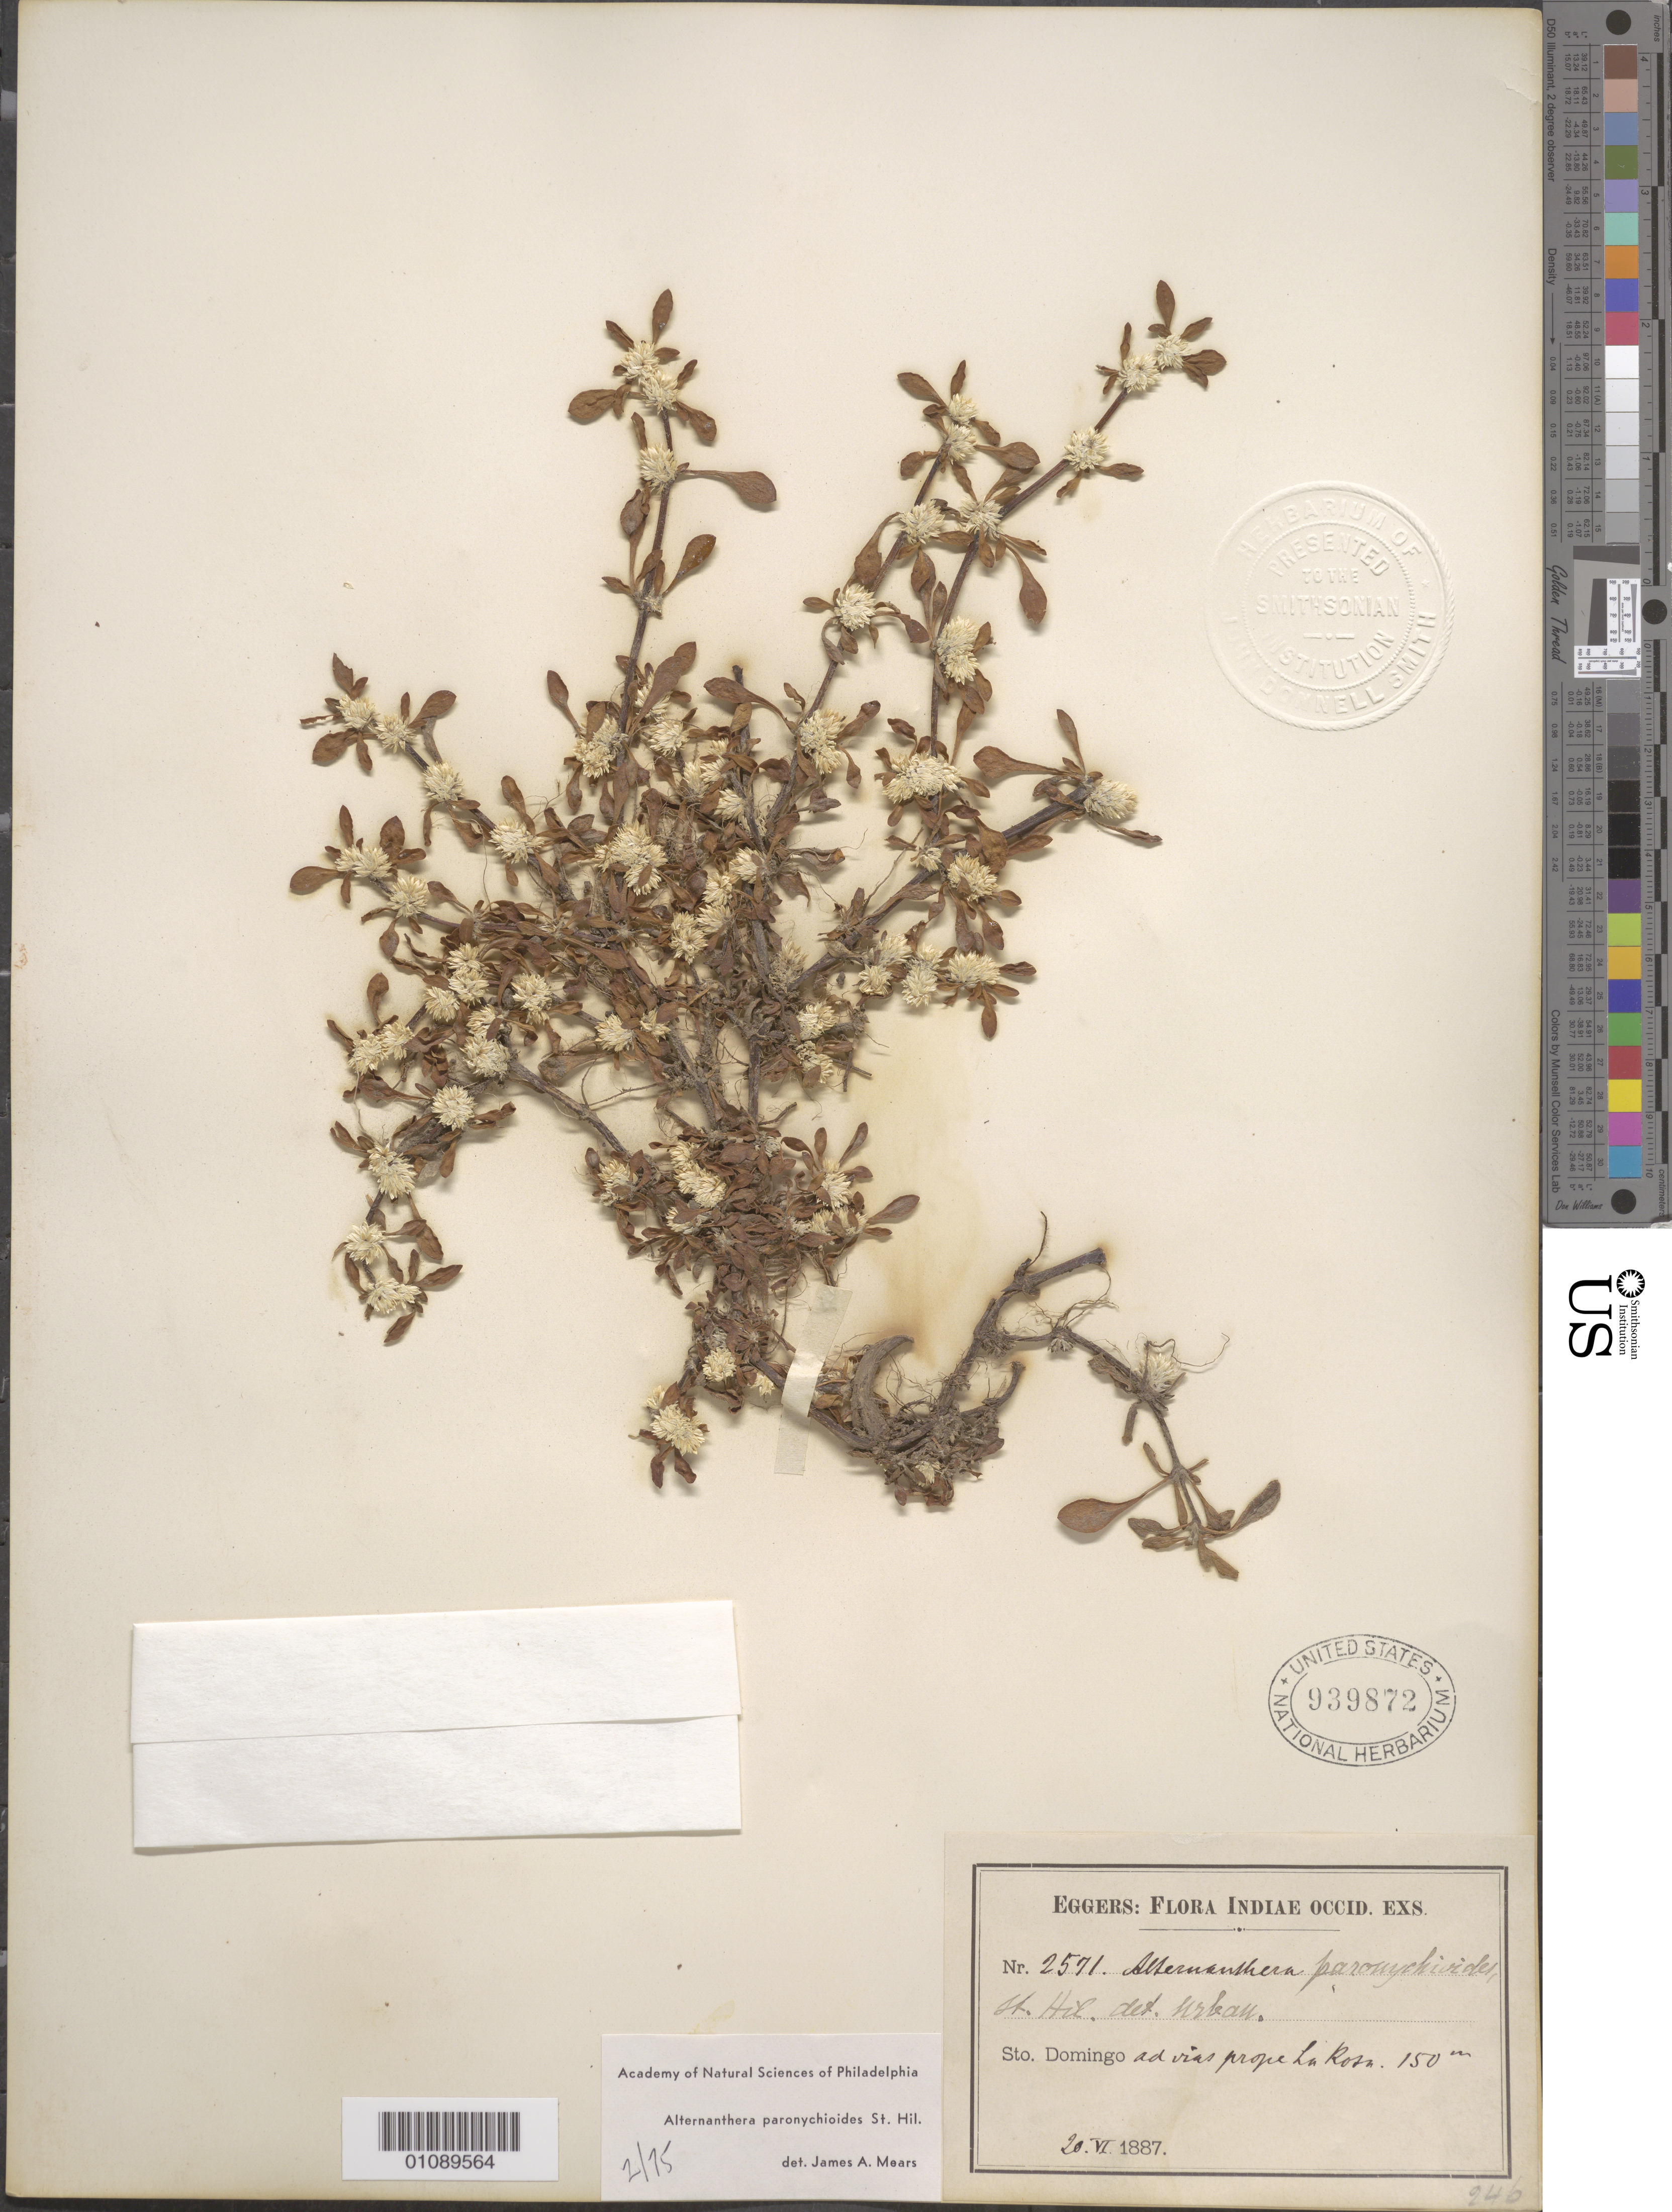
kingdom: Plantae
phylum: Tracheophyta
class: Magnoliopsida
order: Caryophyllales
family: Amaranthaceae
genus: Alternanthera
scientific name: Alternanthera paronychioides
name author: A. St.-Hil.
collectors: H. F. A. von Eggers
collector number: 2571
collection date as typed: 20 Jun 1887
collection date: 1887-06-20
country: Dominican Republic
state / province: Santo Domingo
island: Hispaniola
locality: Sto. Domingo, ad vias propre La Rosa.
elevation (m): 150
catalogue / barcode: US 939872